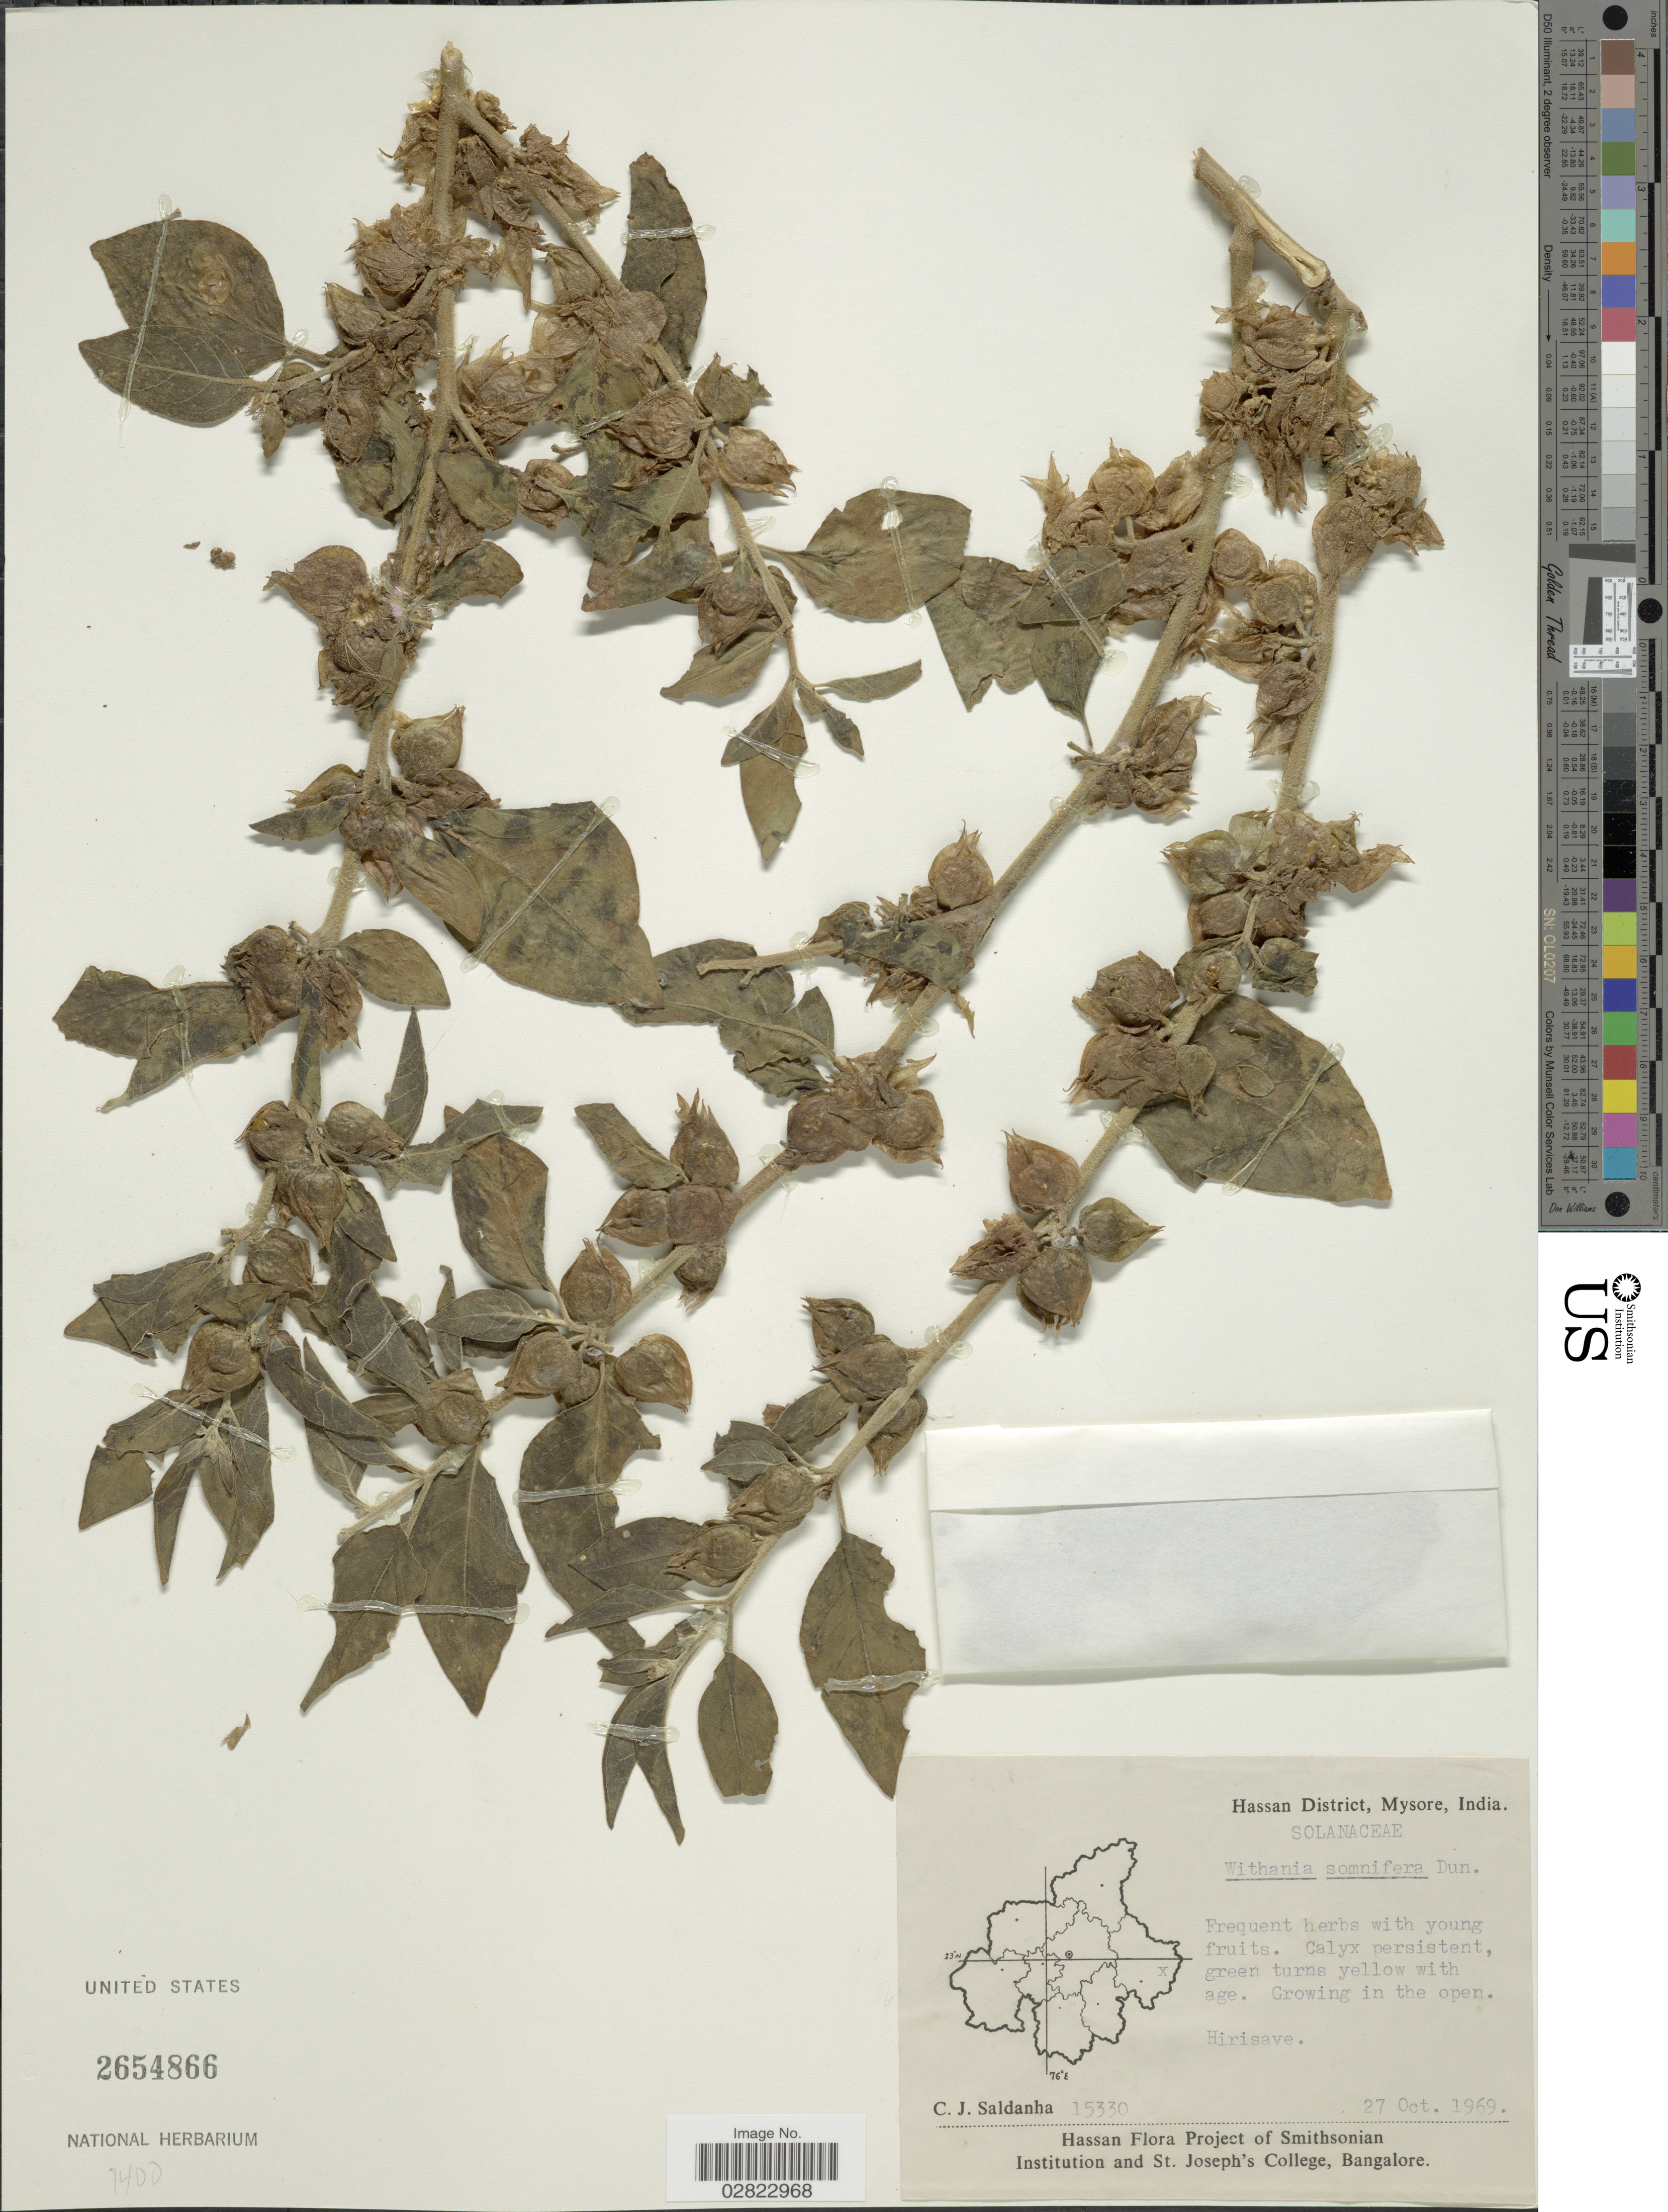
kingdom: Plantae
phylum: Tracheophyta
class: Magnoliopsida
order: Solanales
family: Solanaceae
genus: Withania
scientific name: Withania somnifera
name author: (L.) Dunal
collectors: C. J. Saldanha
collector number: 15330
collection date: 1969-10-27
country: India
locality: Hassan District, Mysore. Hirisave.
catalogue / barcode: US 2654866